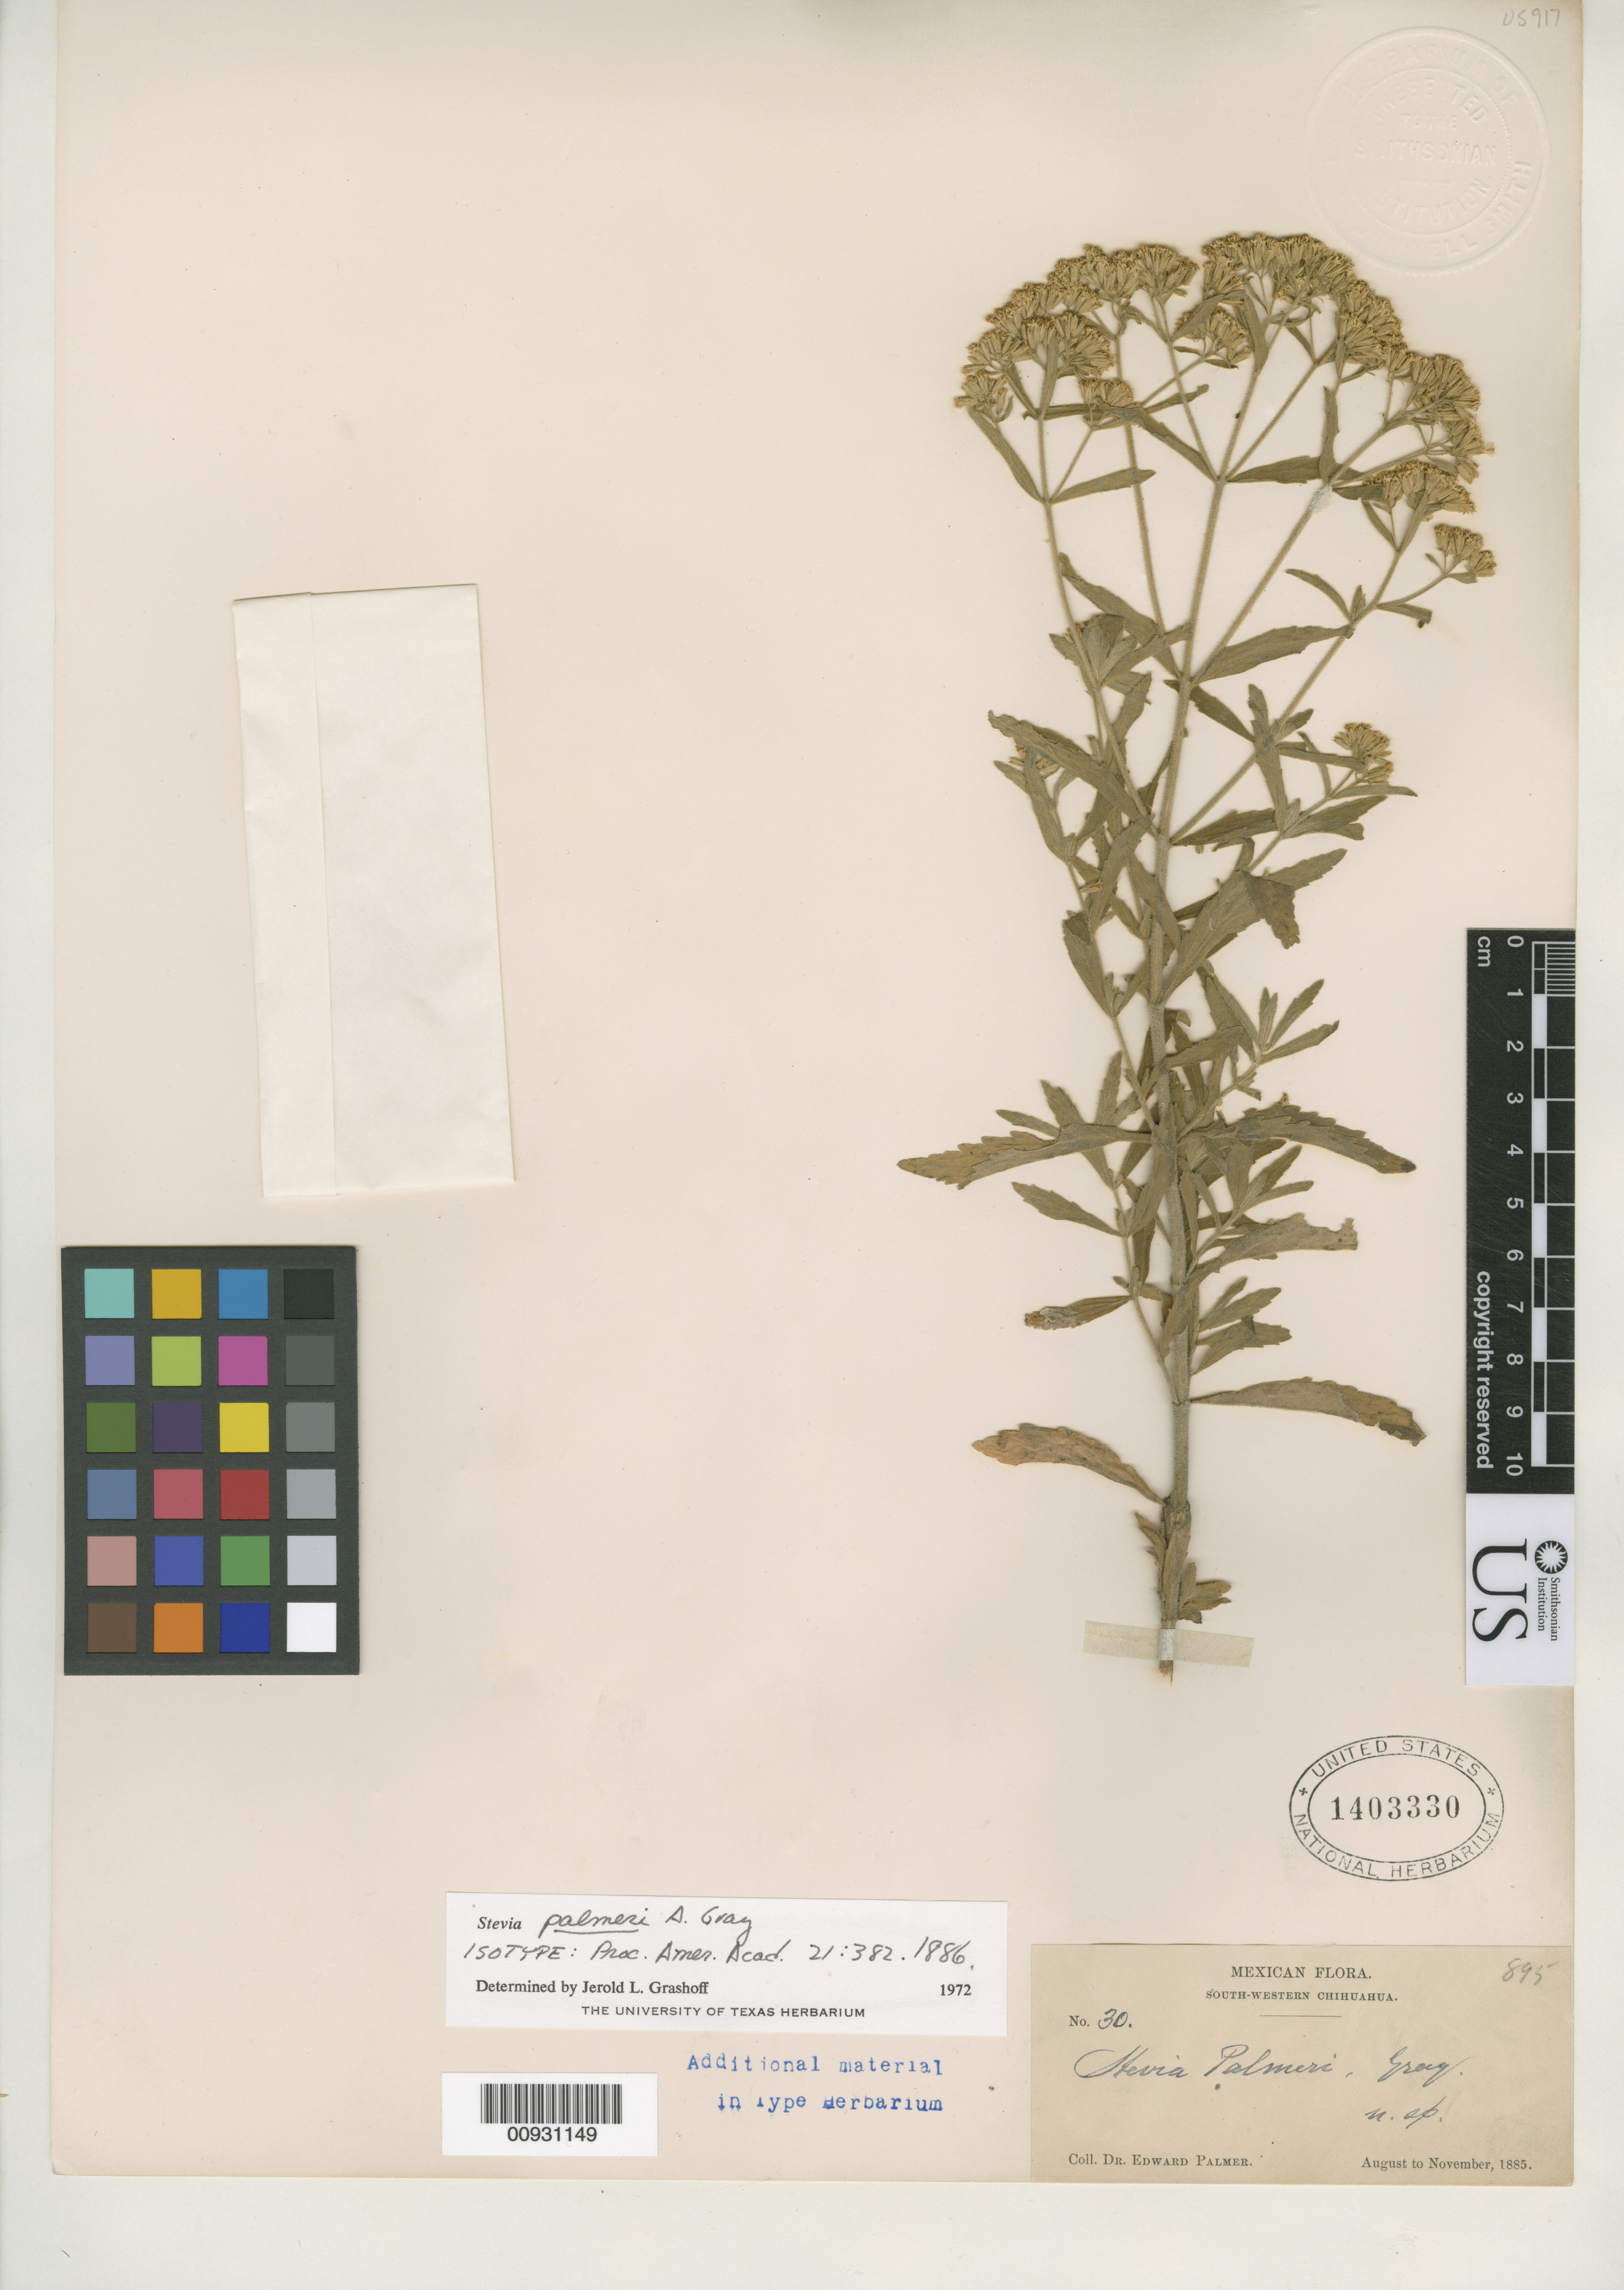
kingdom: Plantae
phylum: Tracheophyta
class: Magnoliopsida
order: Asterales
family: Asteraceae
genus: Stevia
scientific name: Stevia palmeri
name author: A. Gray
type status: Isotype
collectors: E. Palmer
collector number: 30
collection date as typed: Aug 1885 to Nov 1885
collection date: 1885-08/1885-11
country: Mexico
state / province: Chihuahua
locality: South-western Chihuahua.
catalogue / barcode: US 1403330